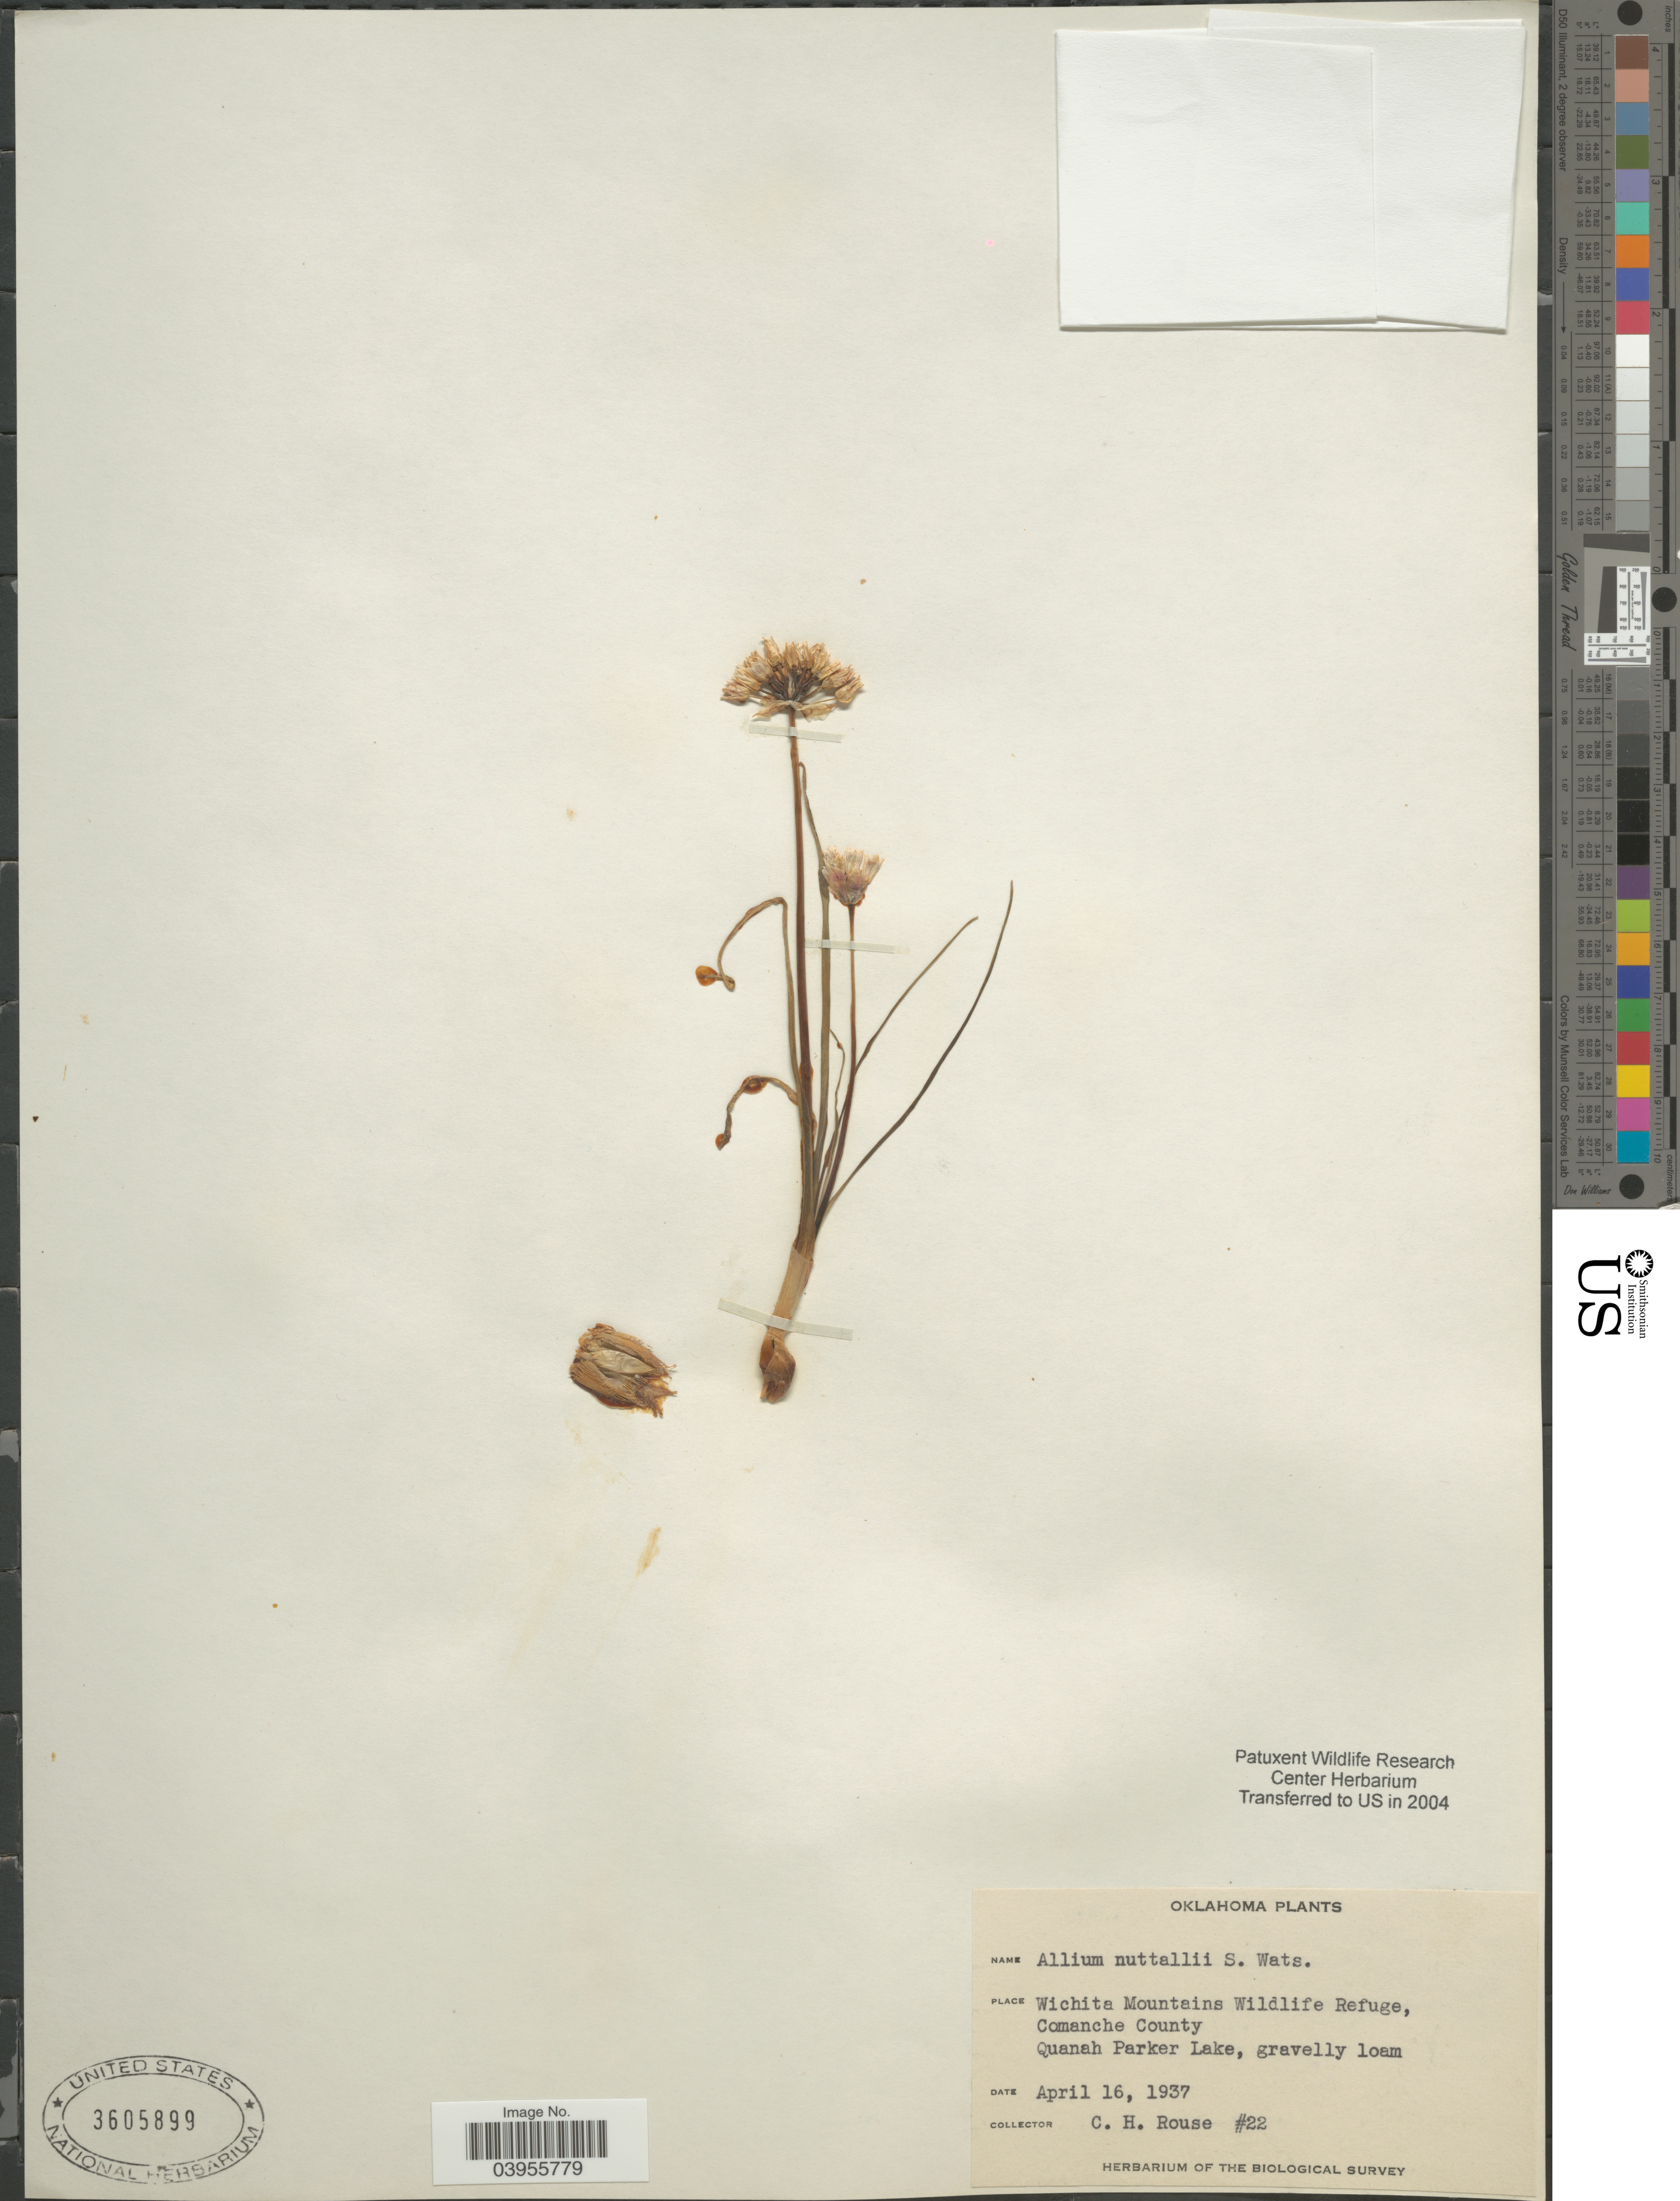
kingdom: Plantae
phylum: Tracheophyta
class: Liliopsida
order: Asparagales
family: Amaryllidaceae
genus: Allium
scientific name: Allium drummondii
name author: Regel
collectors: C. Rouse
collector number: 22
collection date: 1937-04-16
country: United States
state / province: Oklahoma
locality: Wichita Mountains Wildlife Refuge, Comanche County. Quanah Parker Lake.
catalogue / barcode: US 3605899